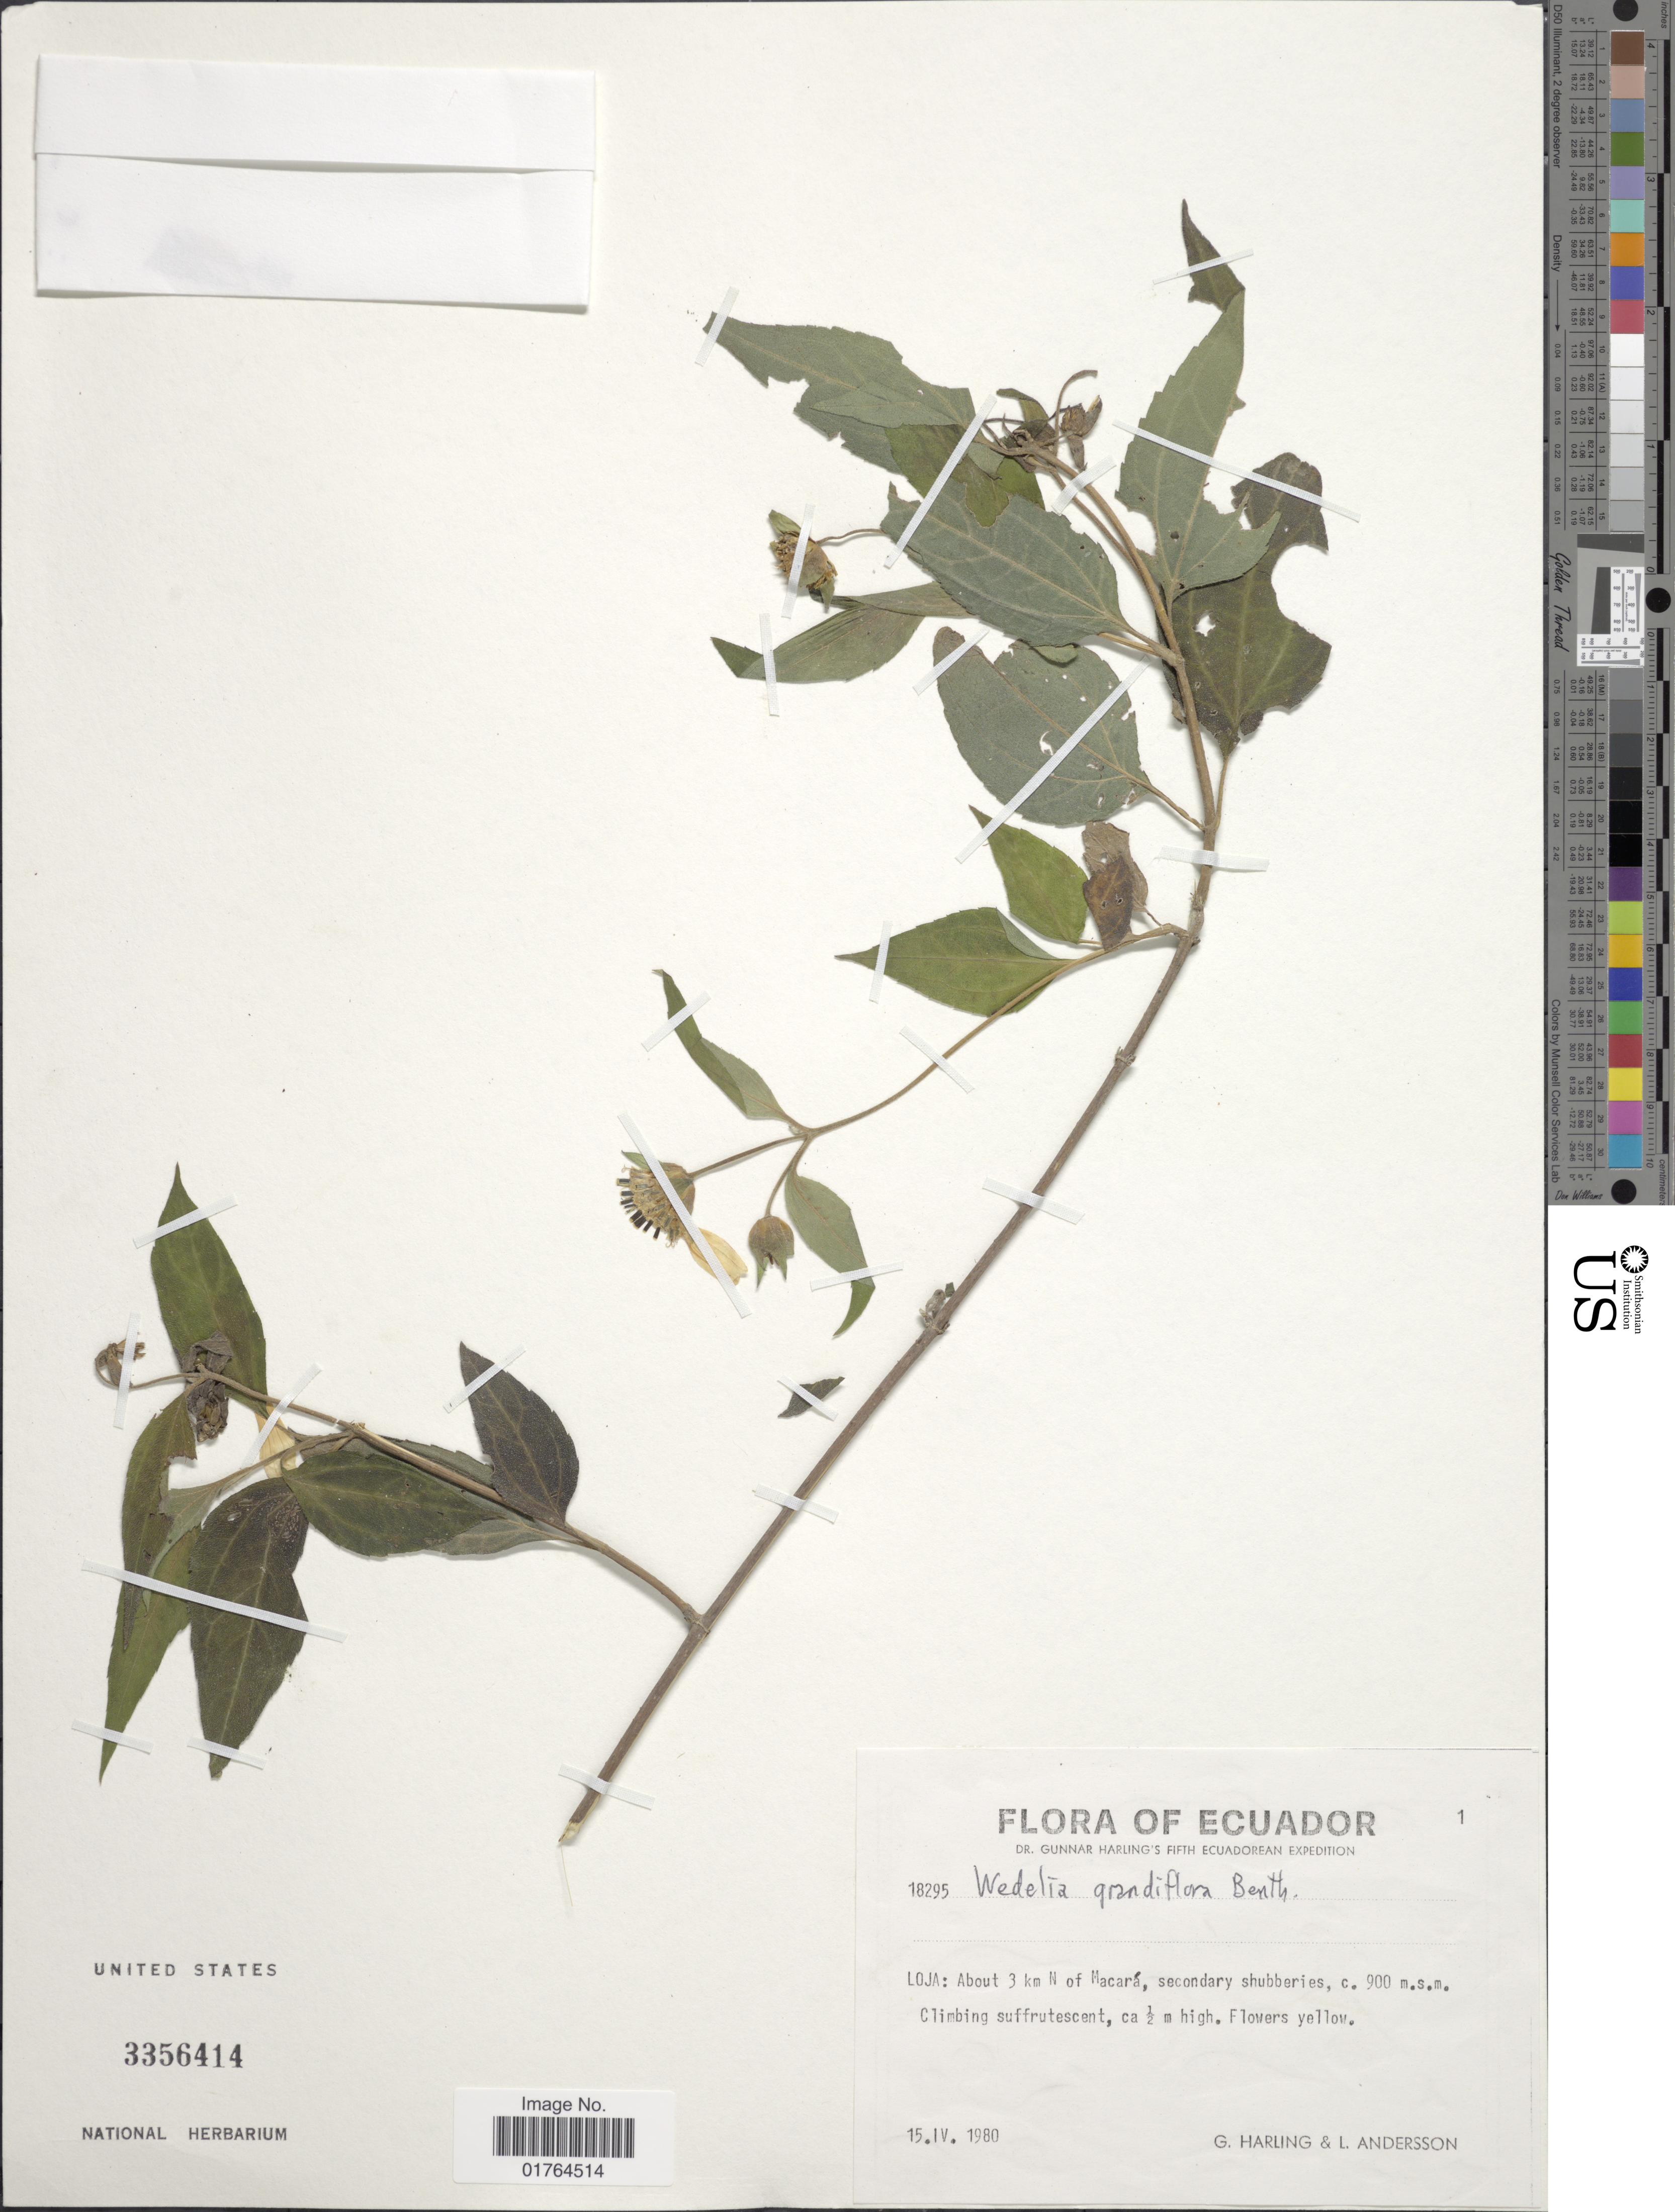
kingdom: Plantae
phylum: Tracheophyta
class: Magnoliopsida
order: Asterales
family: Asteraceae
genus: Wedelia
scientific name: Wedelia grandiflora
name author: Benth.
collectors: G. Harling & L. Andersson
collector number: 18295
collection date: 1980-04-15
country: Ecuador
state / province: Loja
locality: About 3 km N of Macara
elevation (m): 900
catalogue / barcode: US 3356414